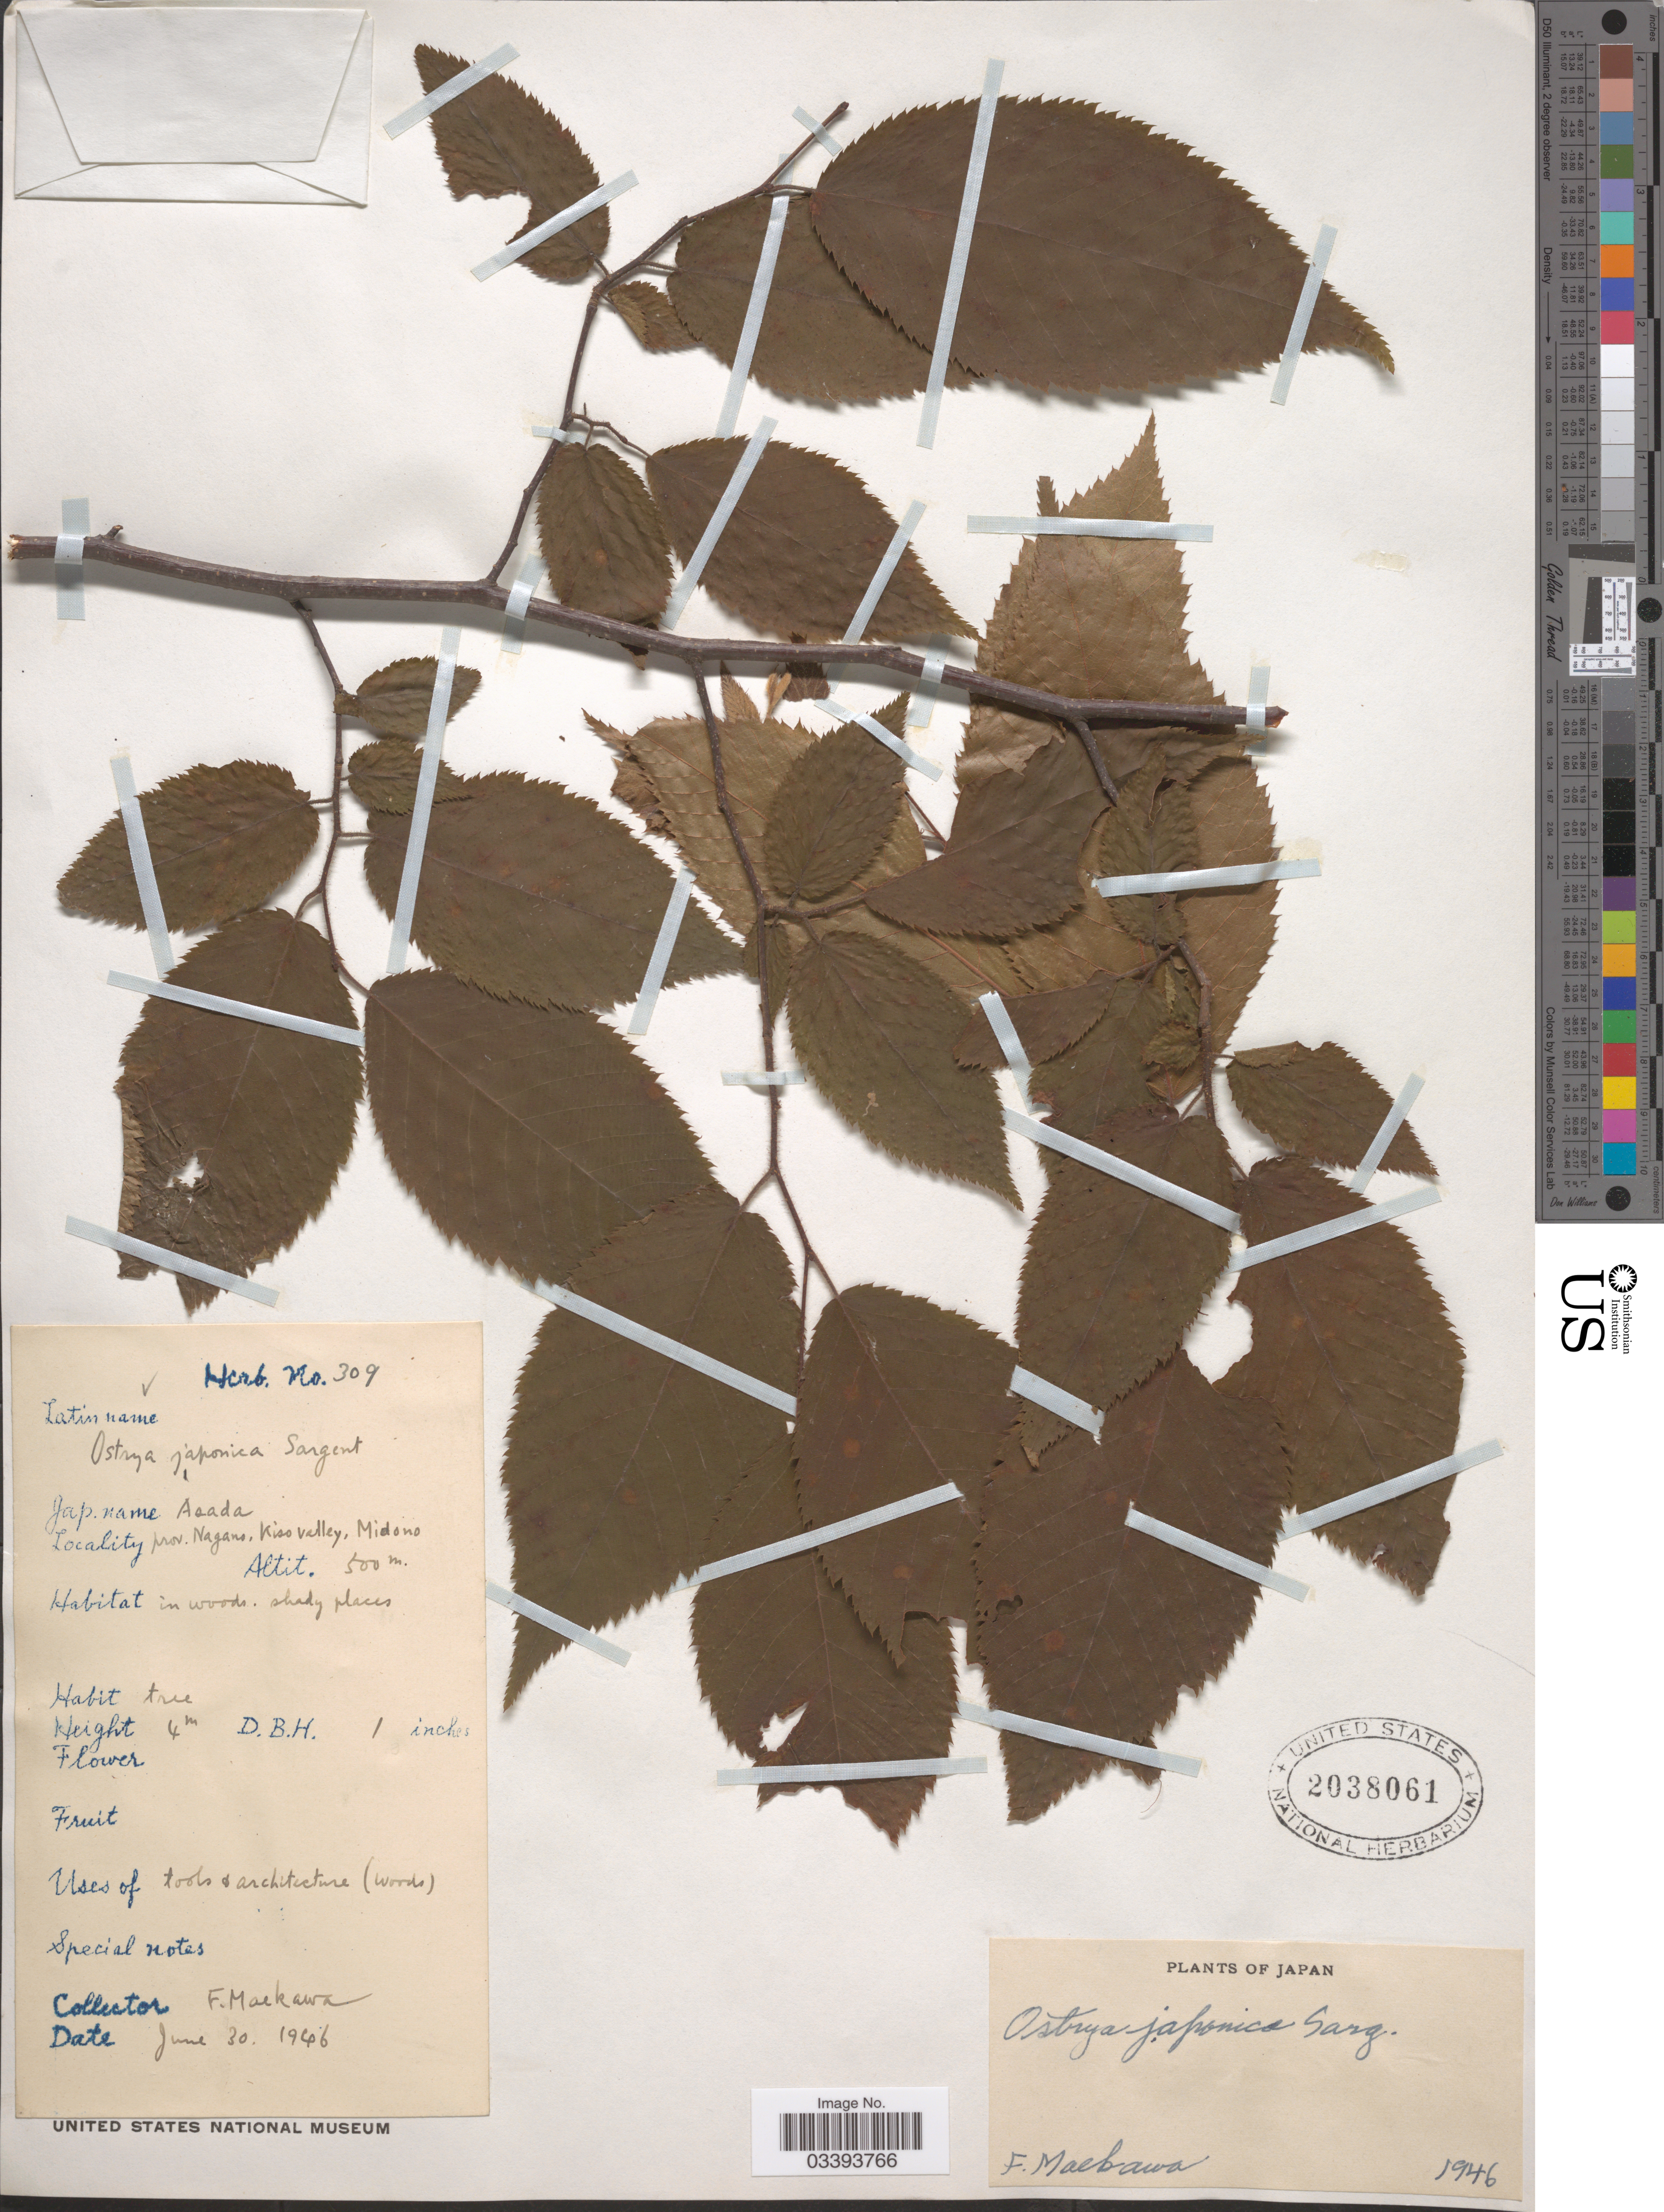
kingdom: Plantae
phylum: Tracheophyta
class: Magnoliopsida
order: Fagales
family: Betulaceae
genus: Ostrya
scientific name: Ostrya japonica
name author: Sarg.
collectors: F. Maekawa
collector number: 309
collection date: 1946-06-30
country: Japan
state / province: Nagano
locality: Kiso valley, Midono.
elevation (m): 500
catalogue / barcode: US 2038061